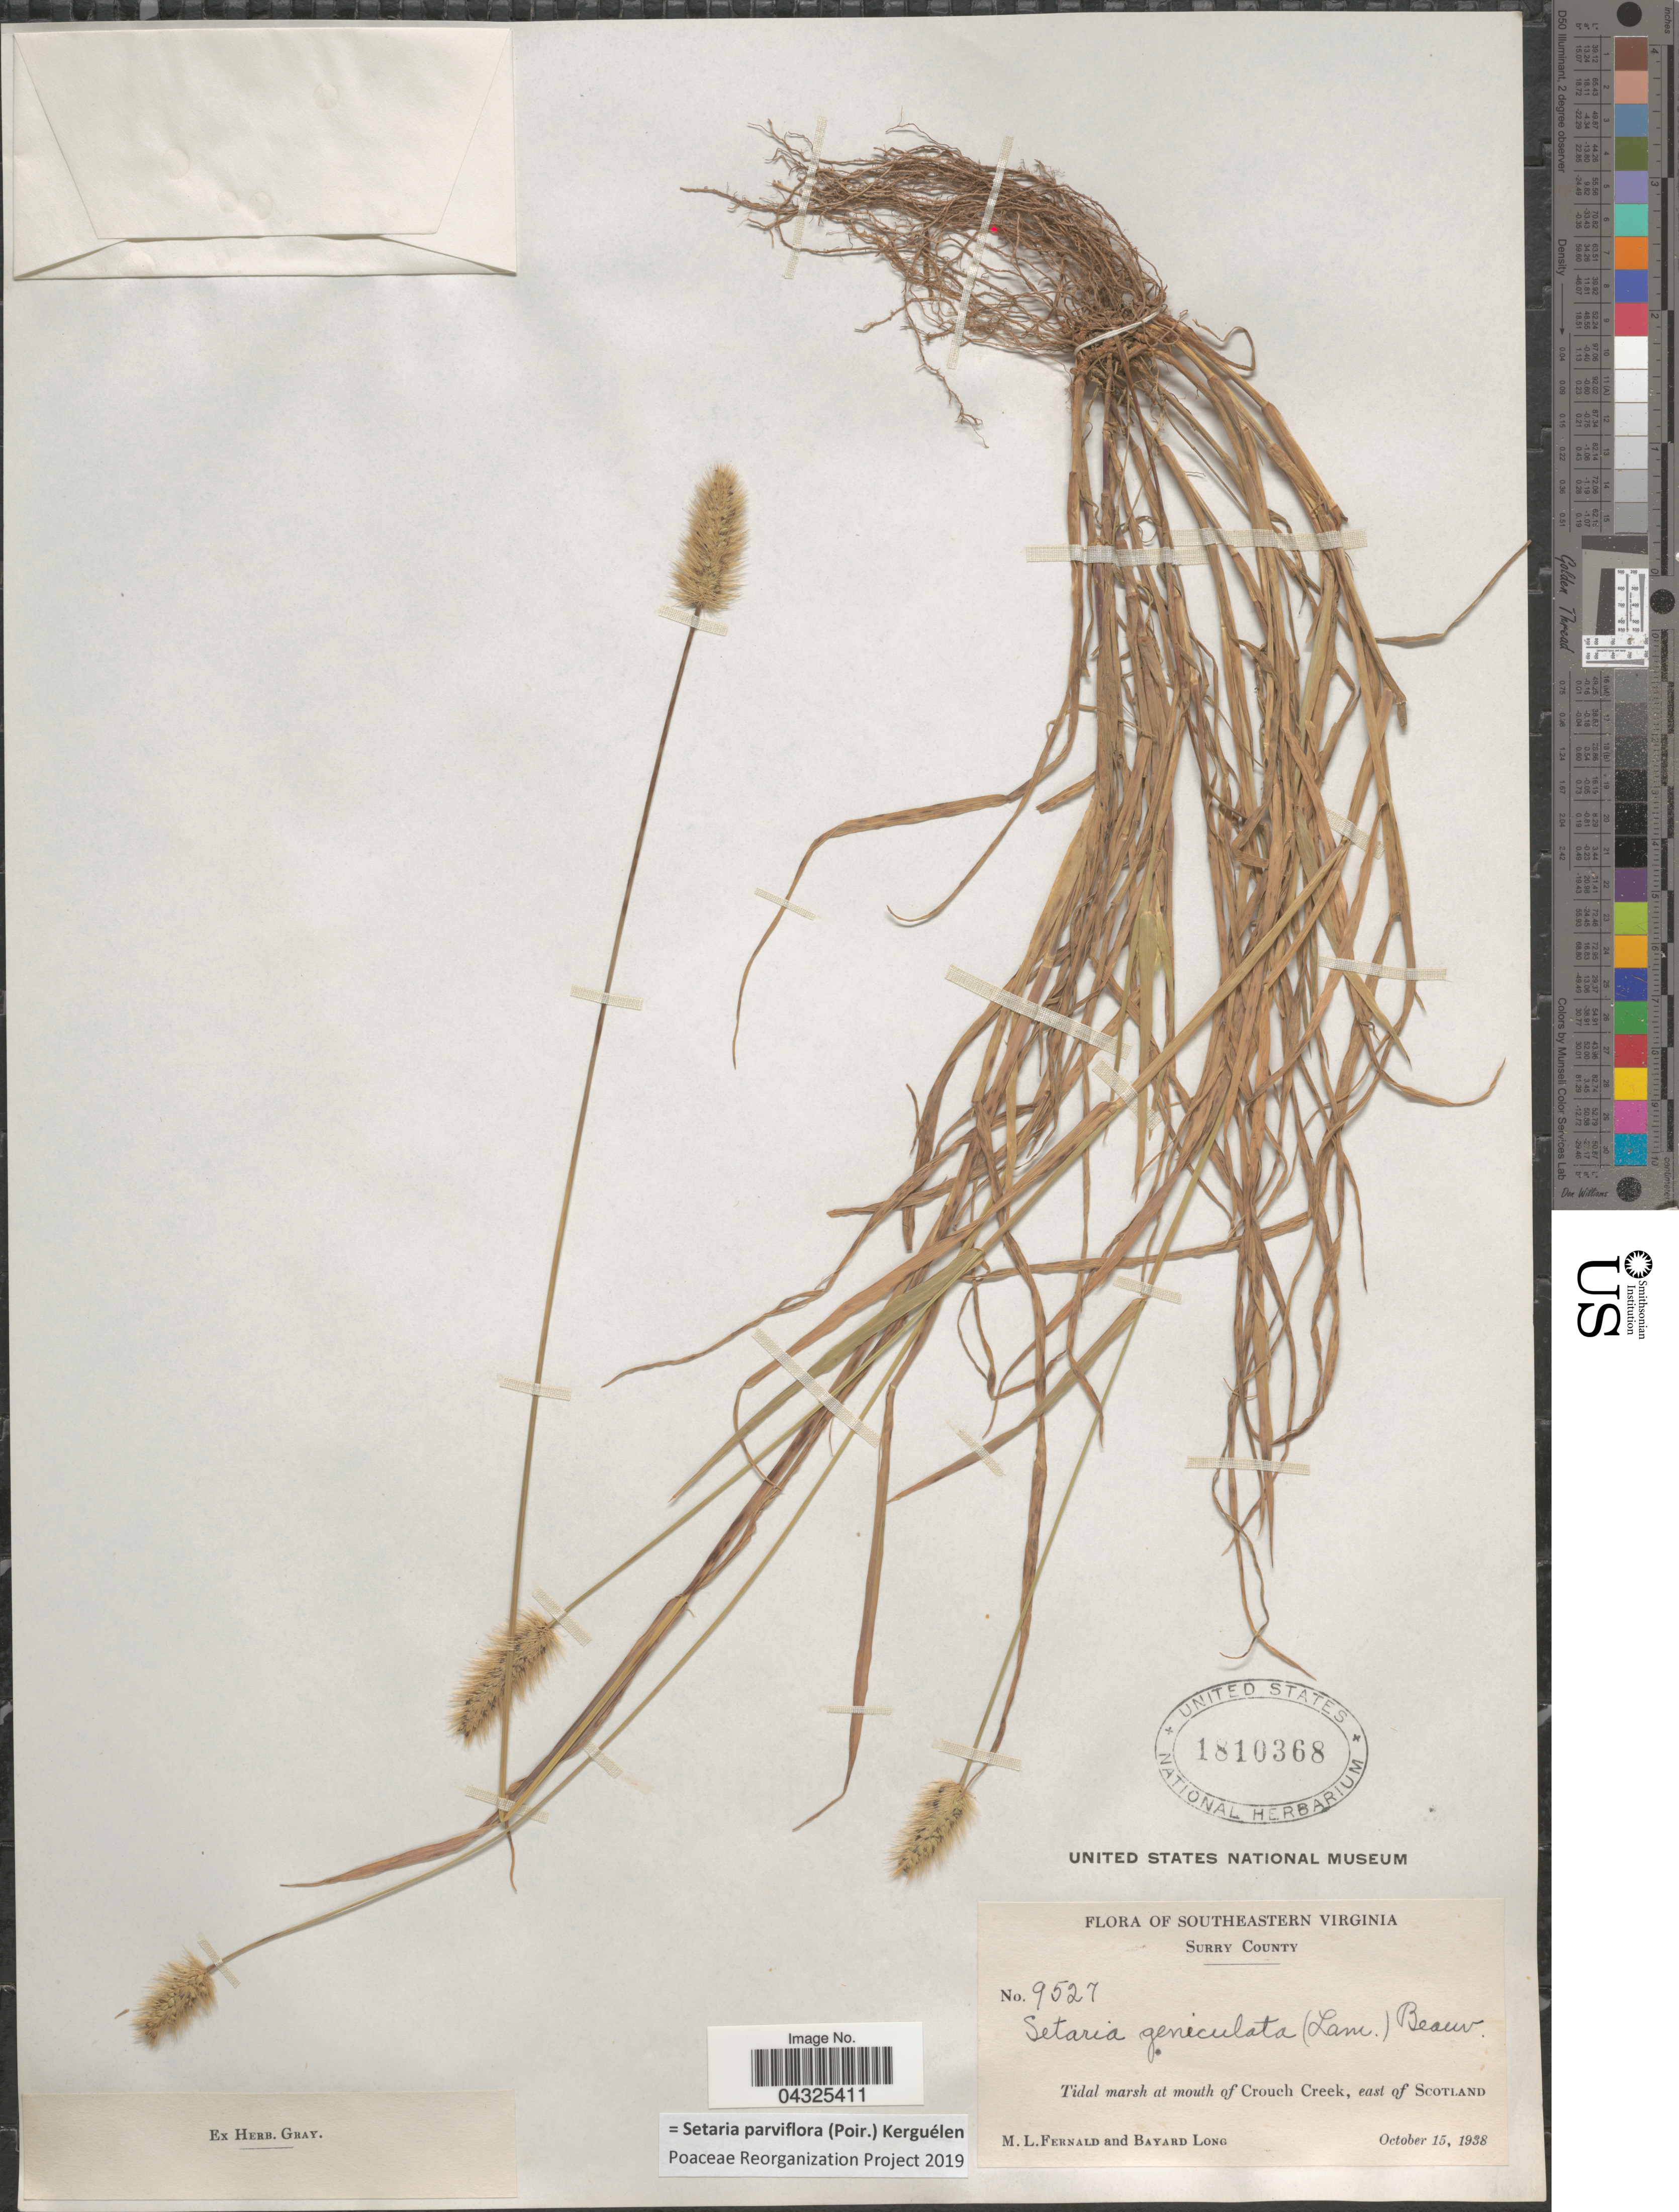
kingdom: Plantae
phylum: Tracheophyta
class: Liliopsida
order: Poales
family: Poaceae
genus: Setaria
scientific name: Setaria parviflora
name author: (Poir.) Kerguélen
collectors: M. L. Fernald & B. Long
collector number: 9527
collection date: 1938-10-15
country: United States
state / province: Virginia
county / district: Surry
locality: Southeastern Virginia. Surry County. At mouth of Crouch Creek, east of Scotland.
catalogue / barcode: US 1810368